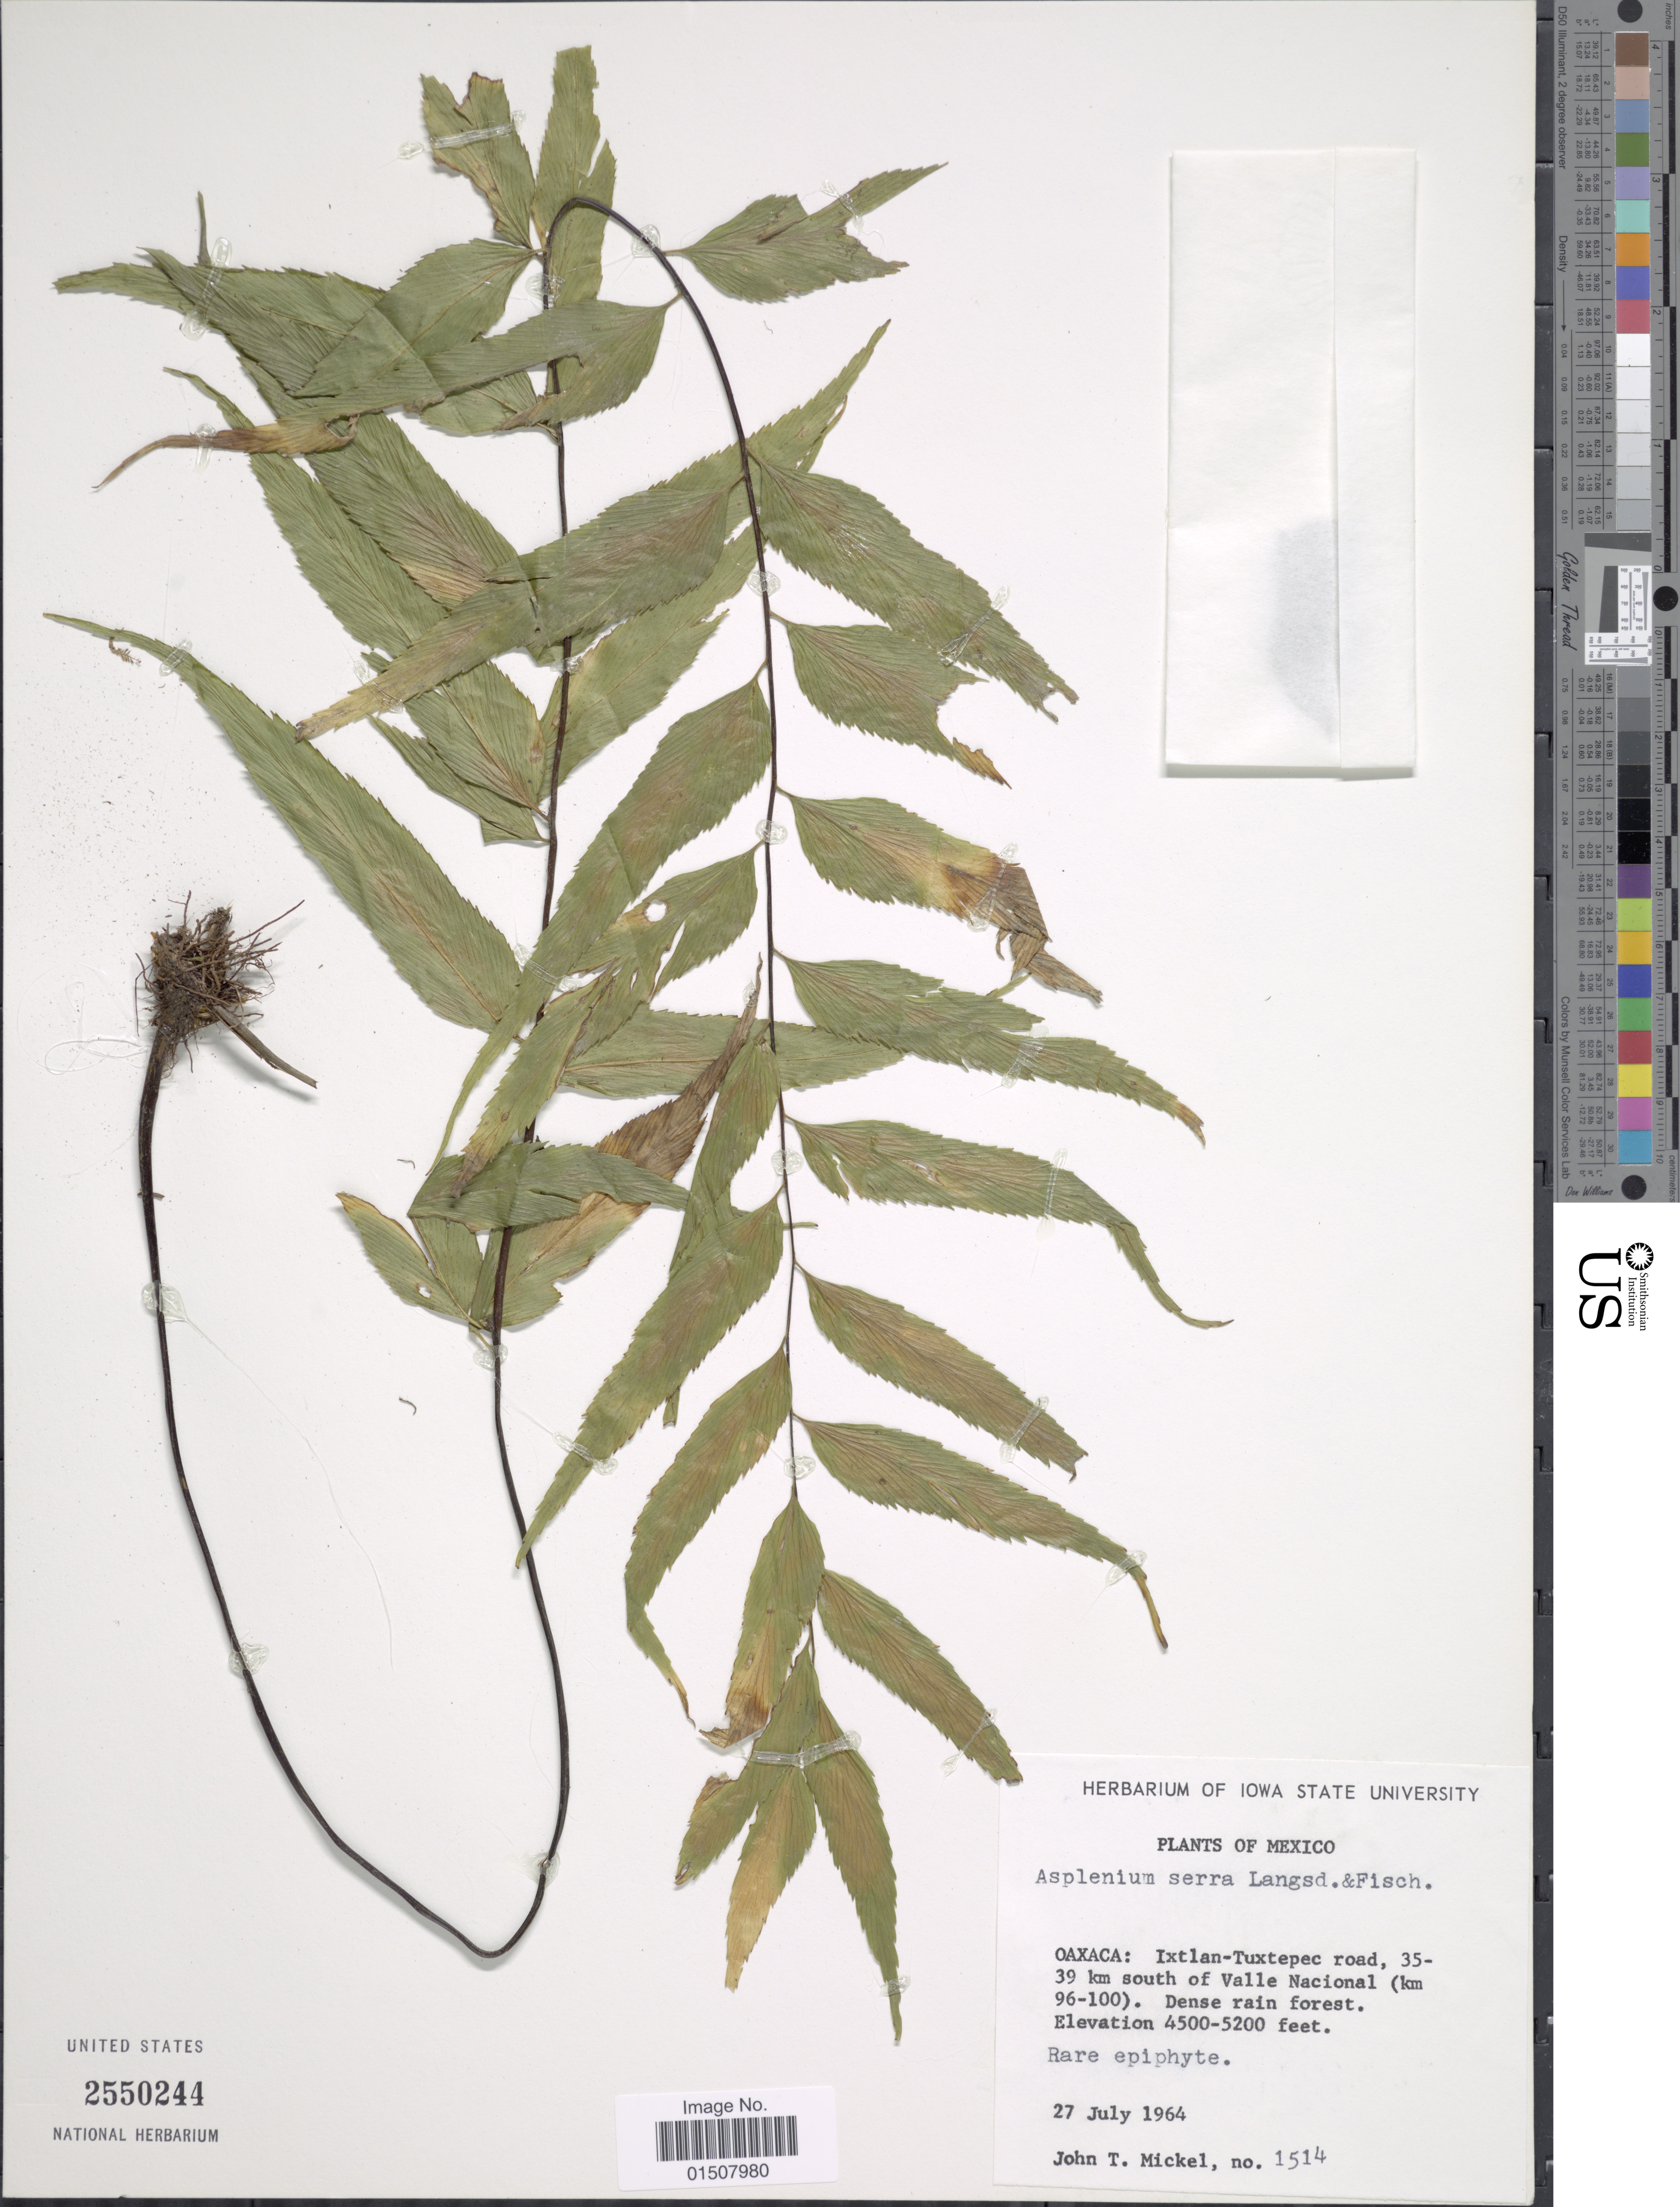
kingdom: Plantae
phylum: Tracheophyta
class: Polypodiopsida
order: Polypodiales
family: Aspleniaceae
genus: Asplenium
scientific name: Asplenium serra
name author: Langsd. & Fisch.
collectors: J. T. Mickel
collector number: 1514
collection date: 1964-07-27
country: Mexico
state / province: Oaxaca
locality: Ixtlan-Tuxtepec road, 35 -39 km south of Valle Nacional (km 96-100 )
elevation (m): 1372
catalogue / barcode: US 2550244